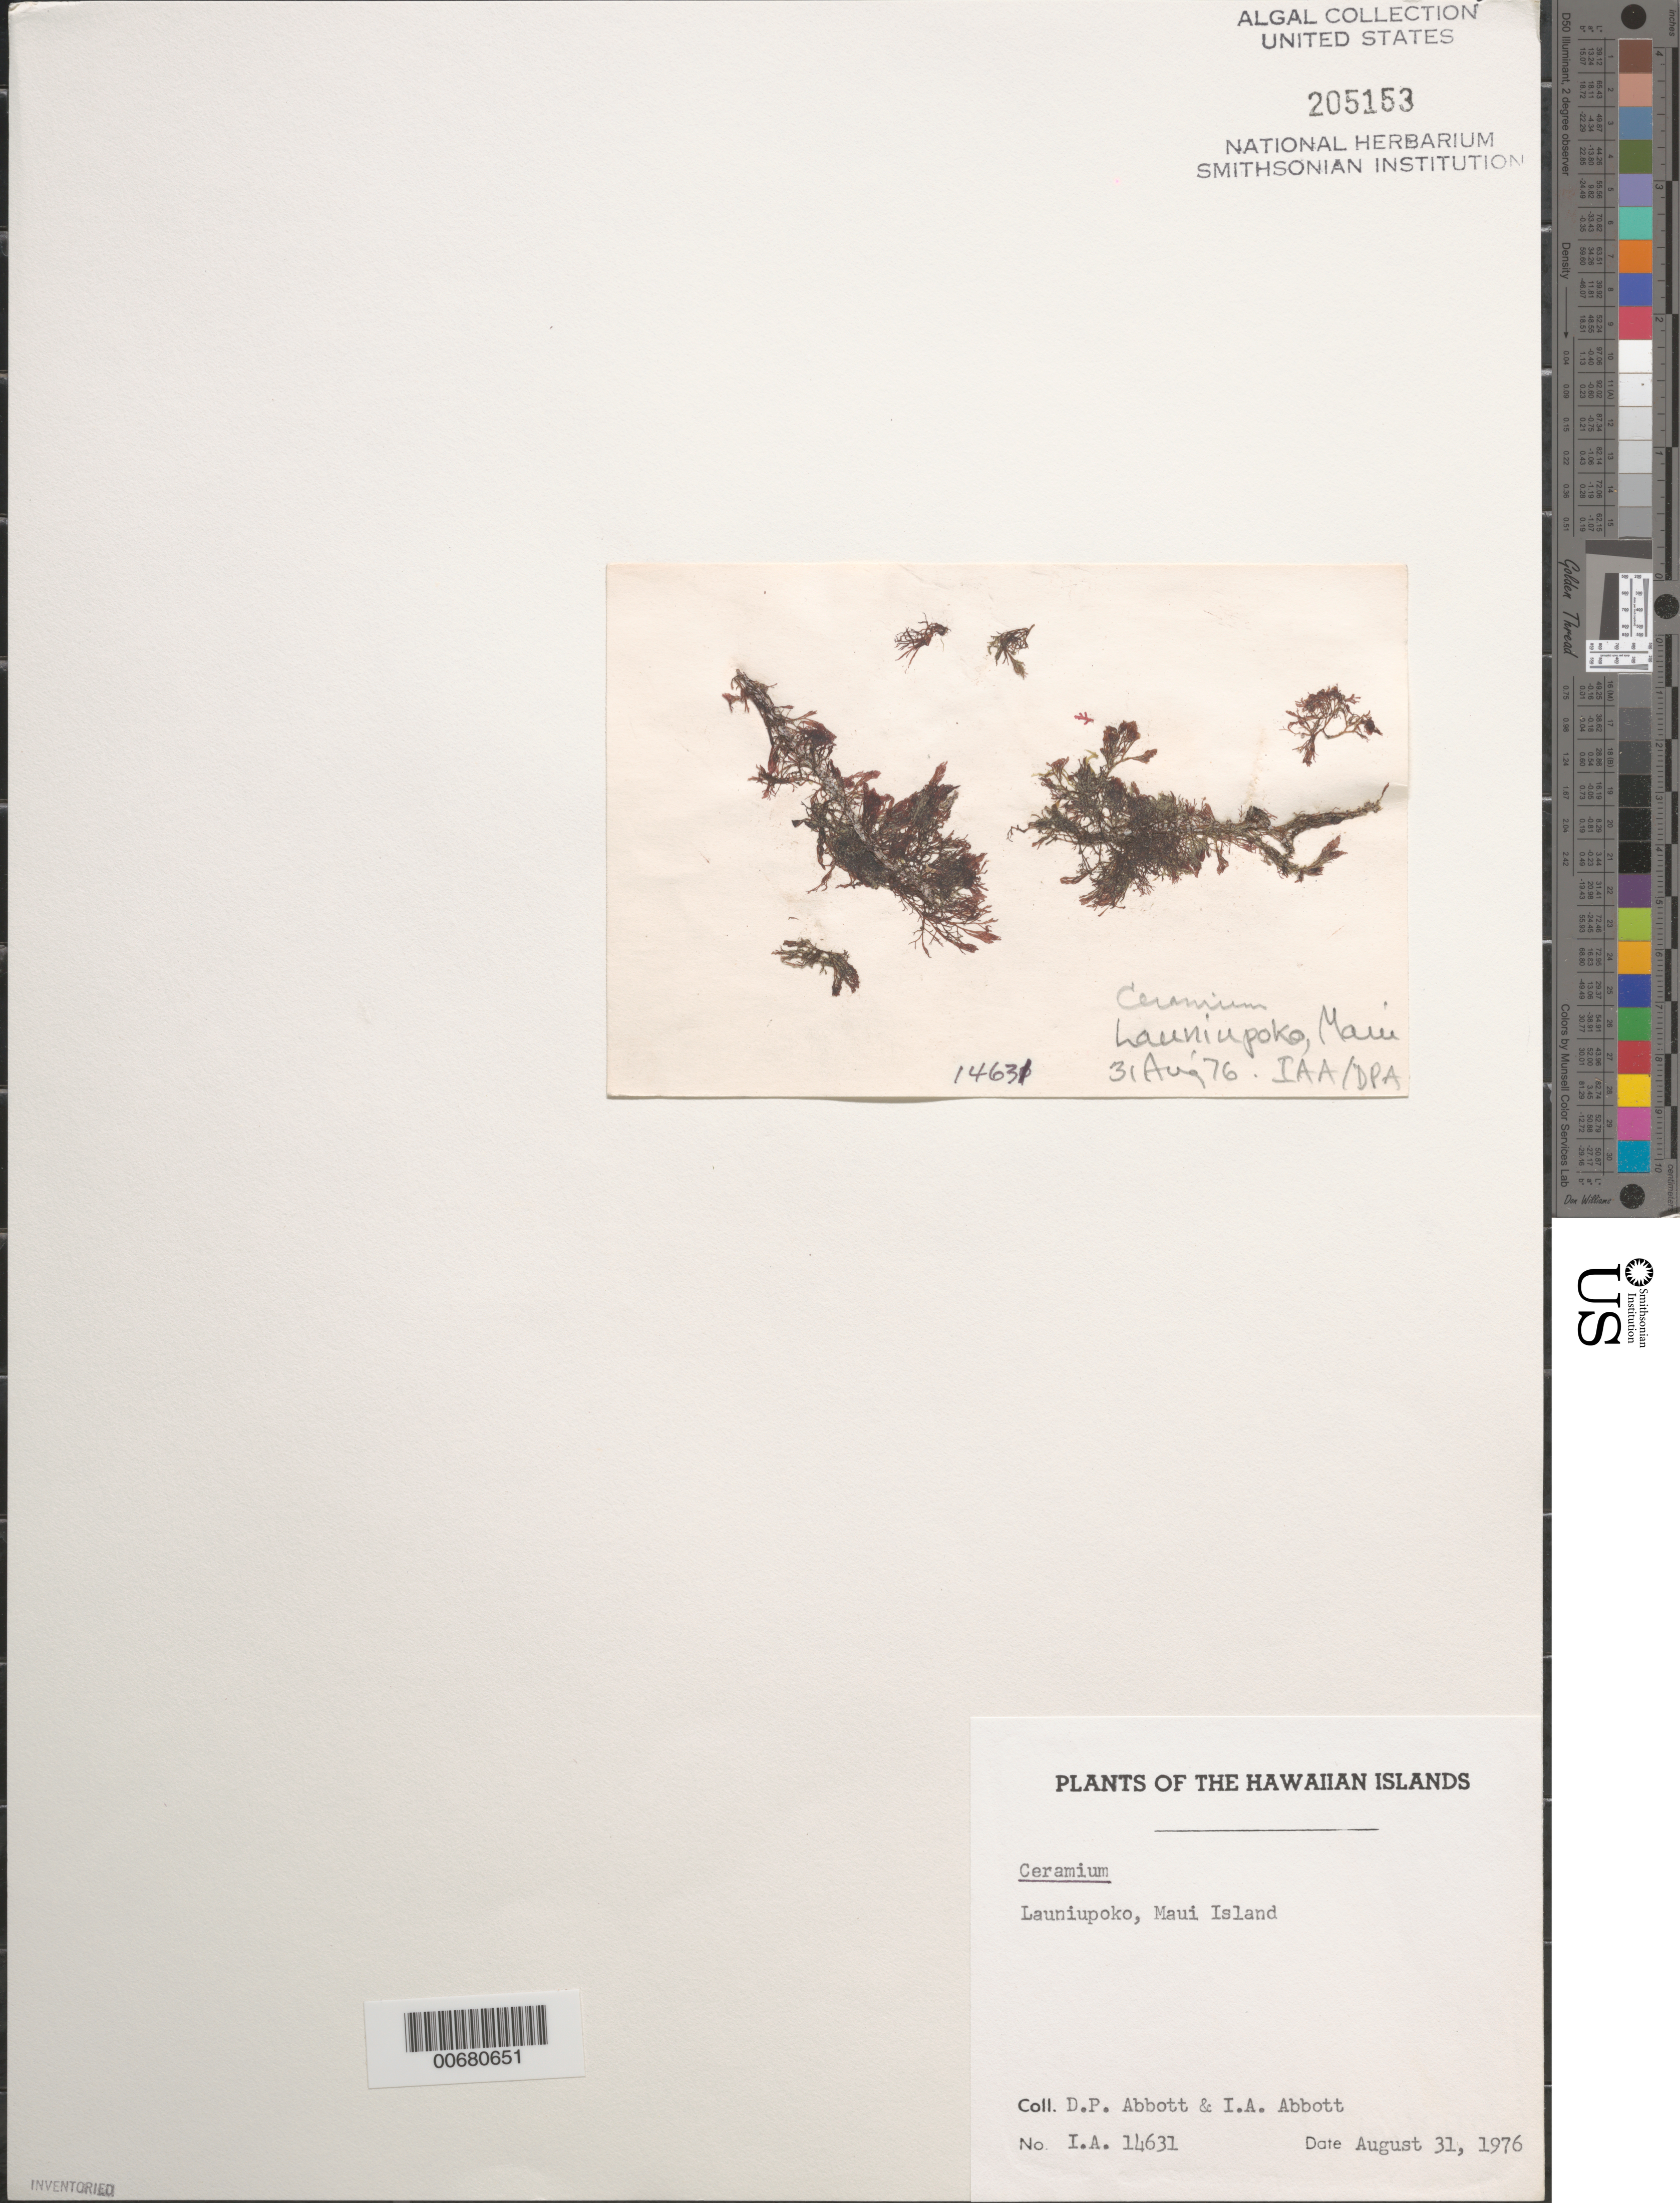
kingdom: Plantae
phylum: Rhodophyta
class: Florideophyceae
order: Ceramiales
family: Ceramiaceae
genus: Ceramium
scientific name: Ceramium sp.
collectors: I. A. Abbott & D. P. Abbott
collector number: IAA 14631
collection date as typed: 31 Aug 1976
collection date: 1976-08-31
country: United States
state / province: Hawaii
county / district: Maui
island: Maui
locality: Launiupoko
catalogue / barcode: US 205153